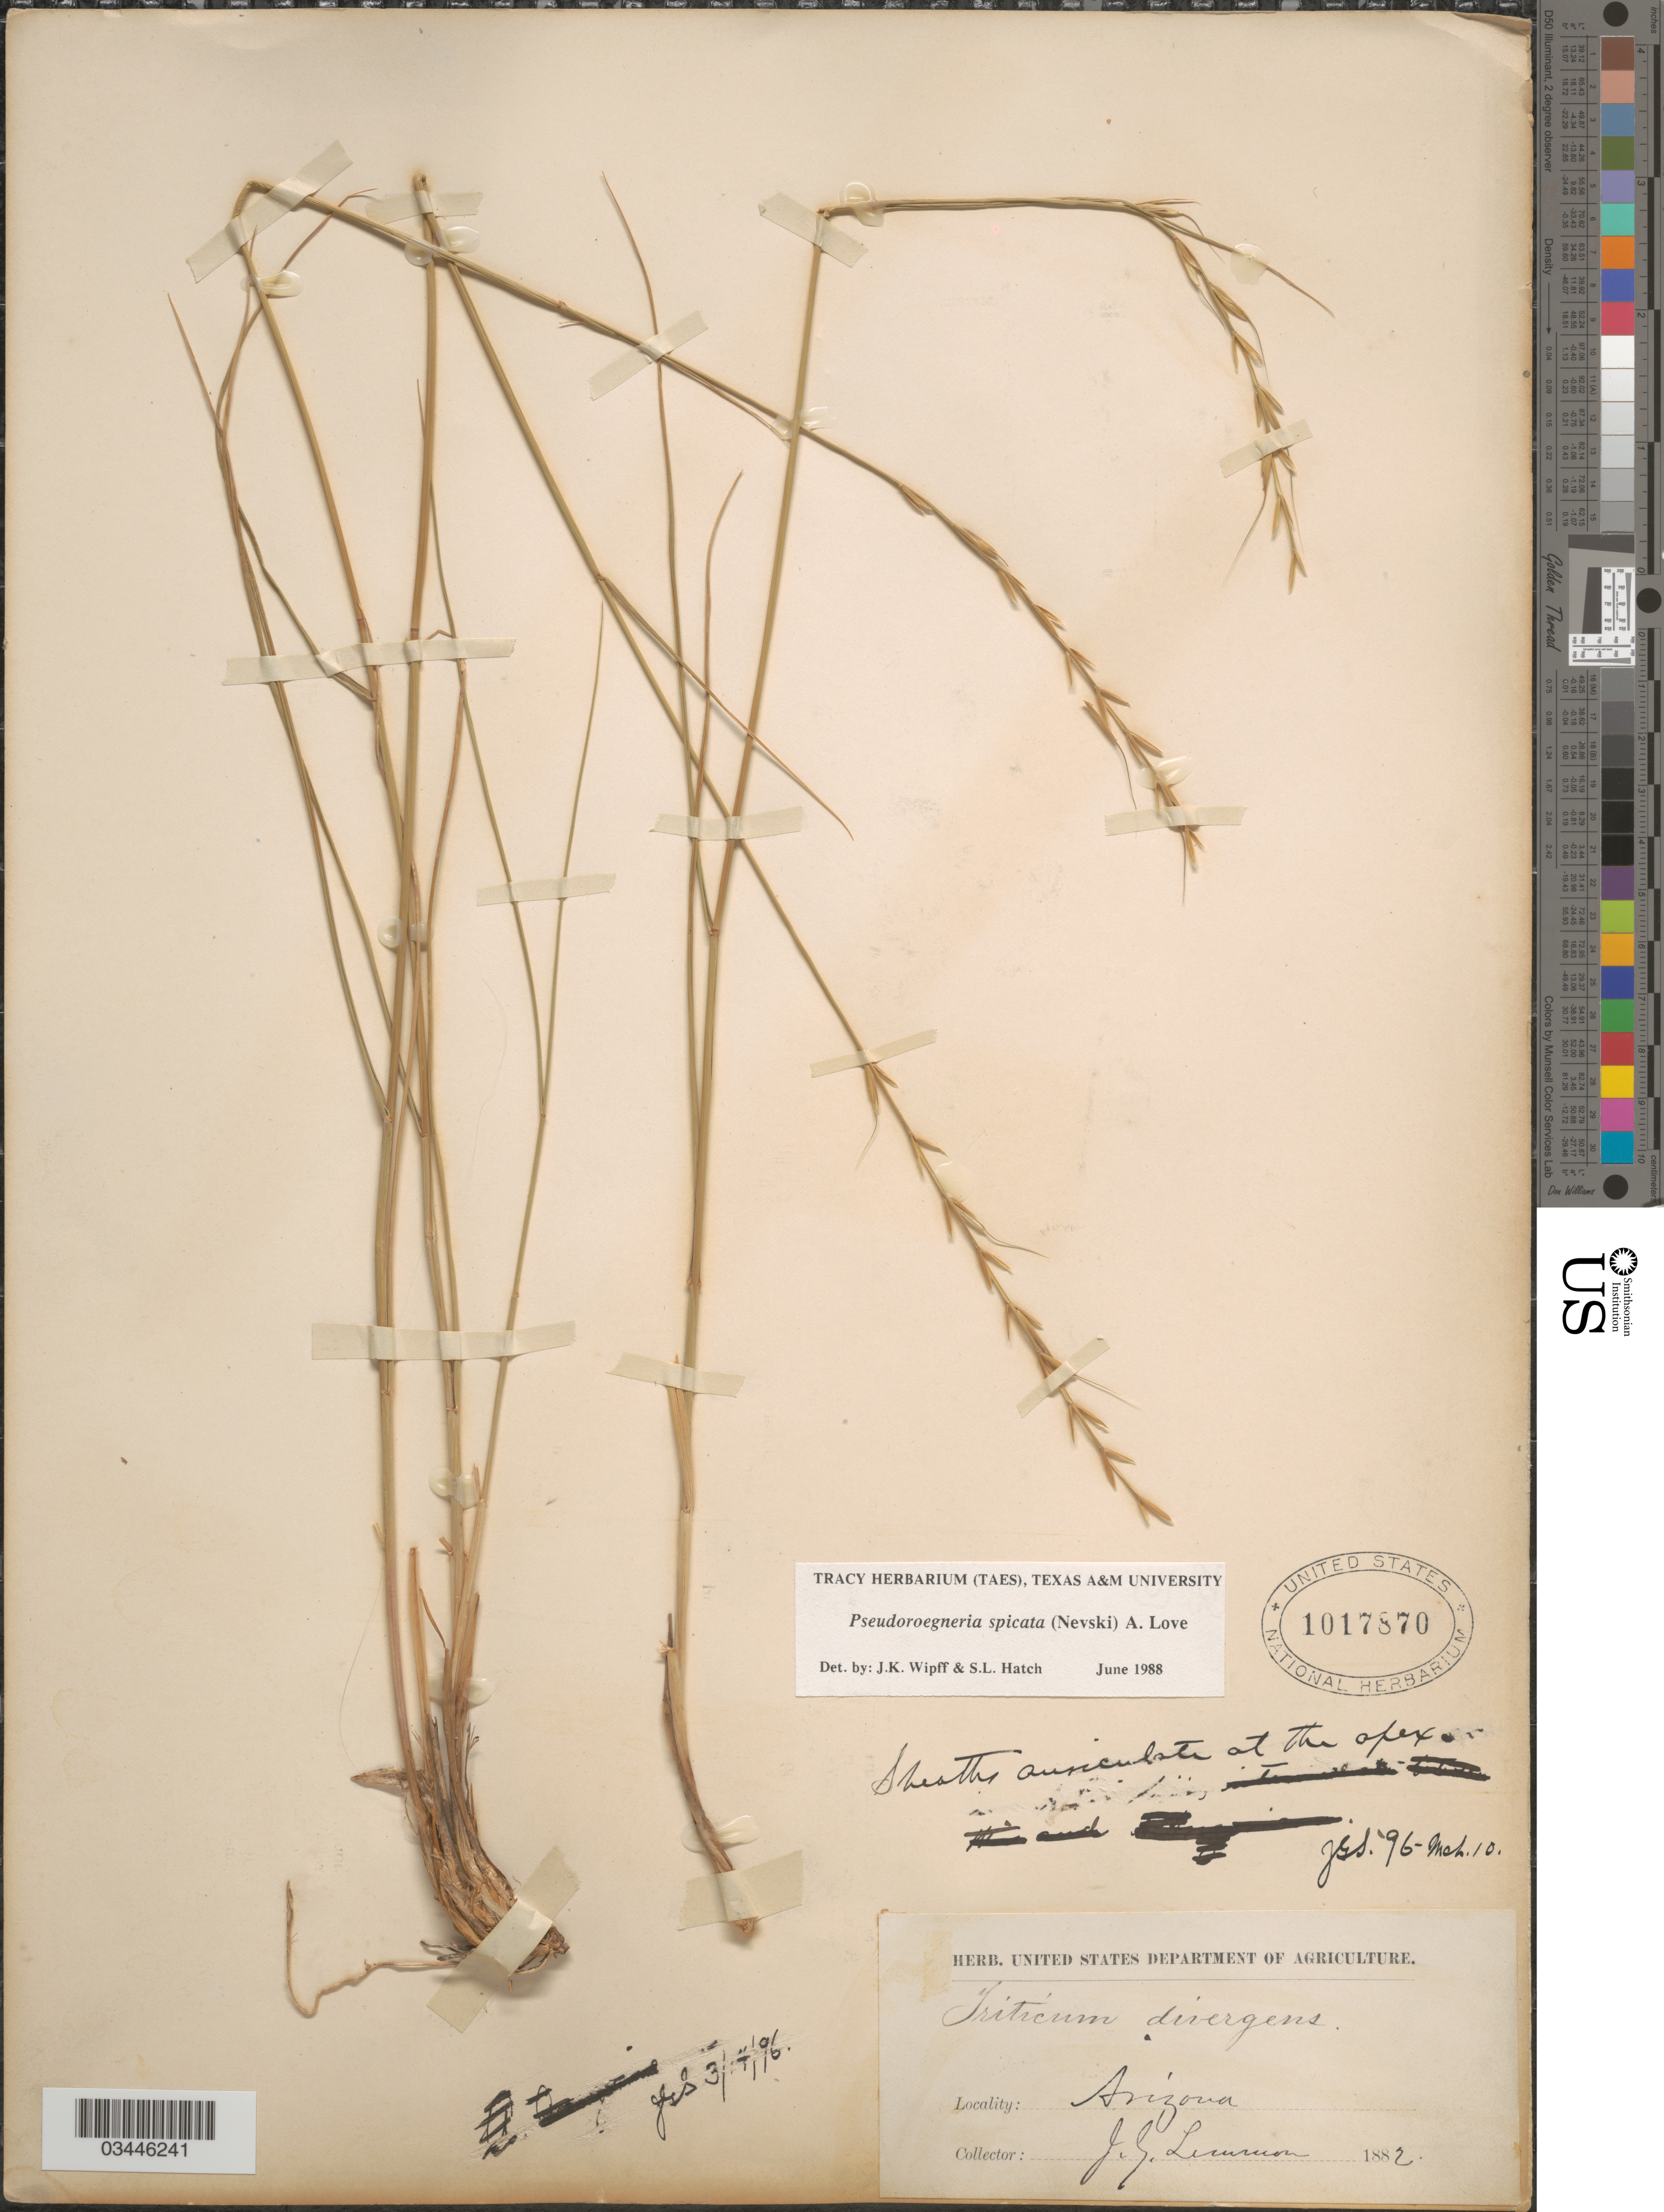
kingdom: Plantae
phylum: Tracheophyta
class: Liliopsida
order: Poales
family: Poaceae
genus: Pseudoroegneria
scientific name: Pseudoroegneria spicata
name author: (Pursh) Á. Löve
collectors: J. Lemmon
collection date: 1882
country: United States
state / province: Arizona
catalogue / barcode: US 1017870